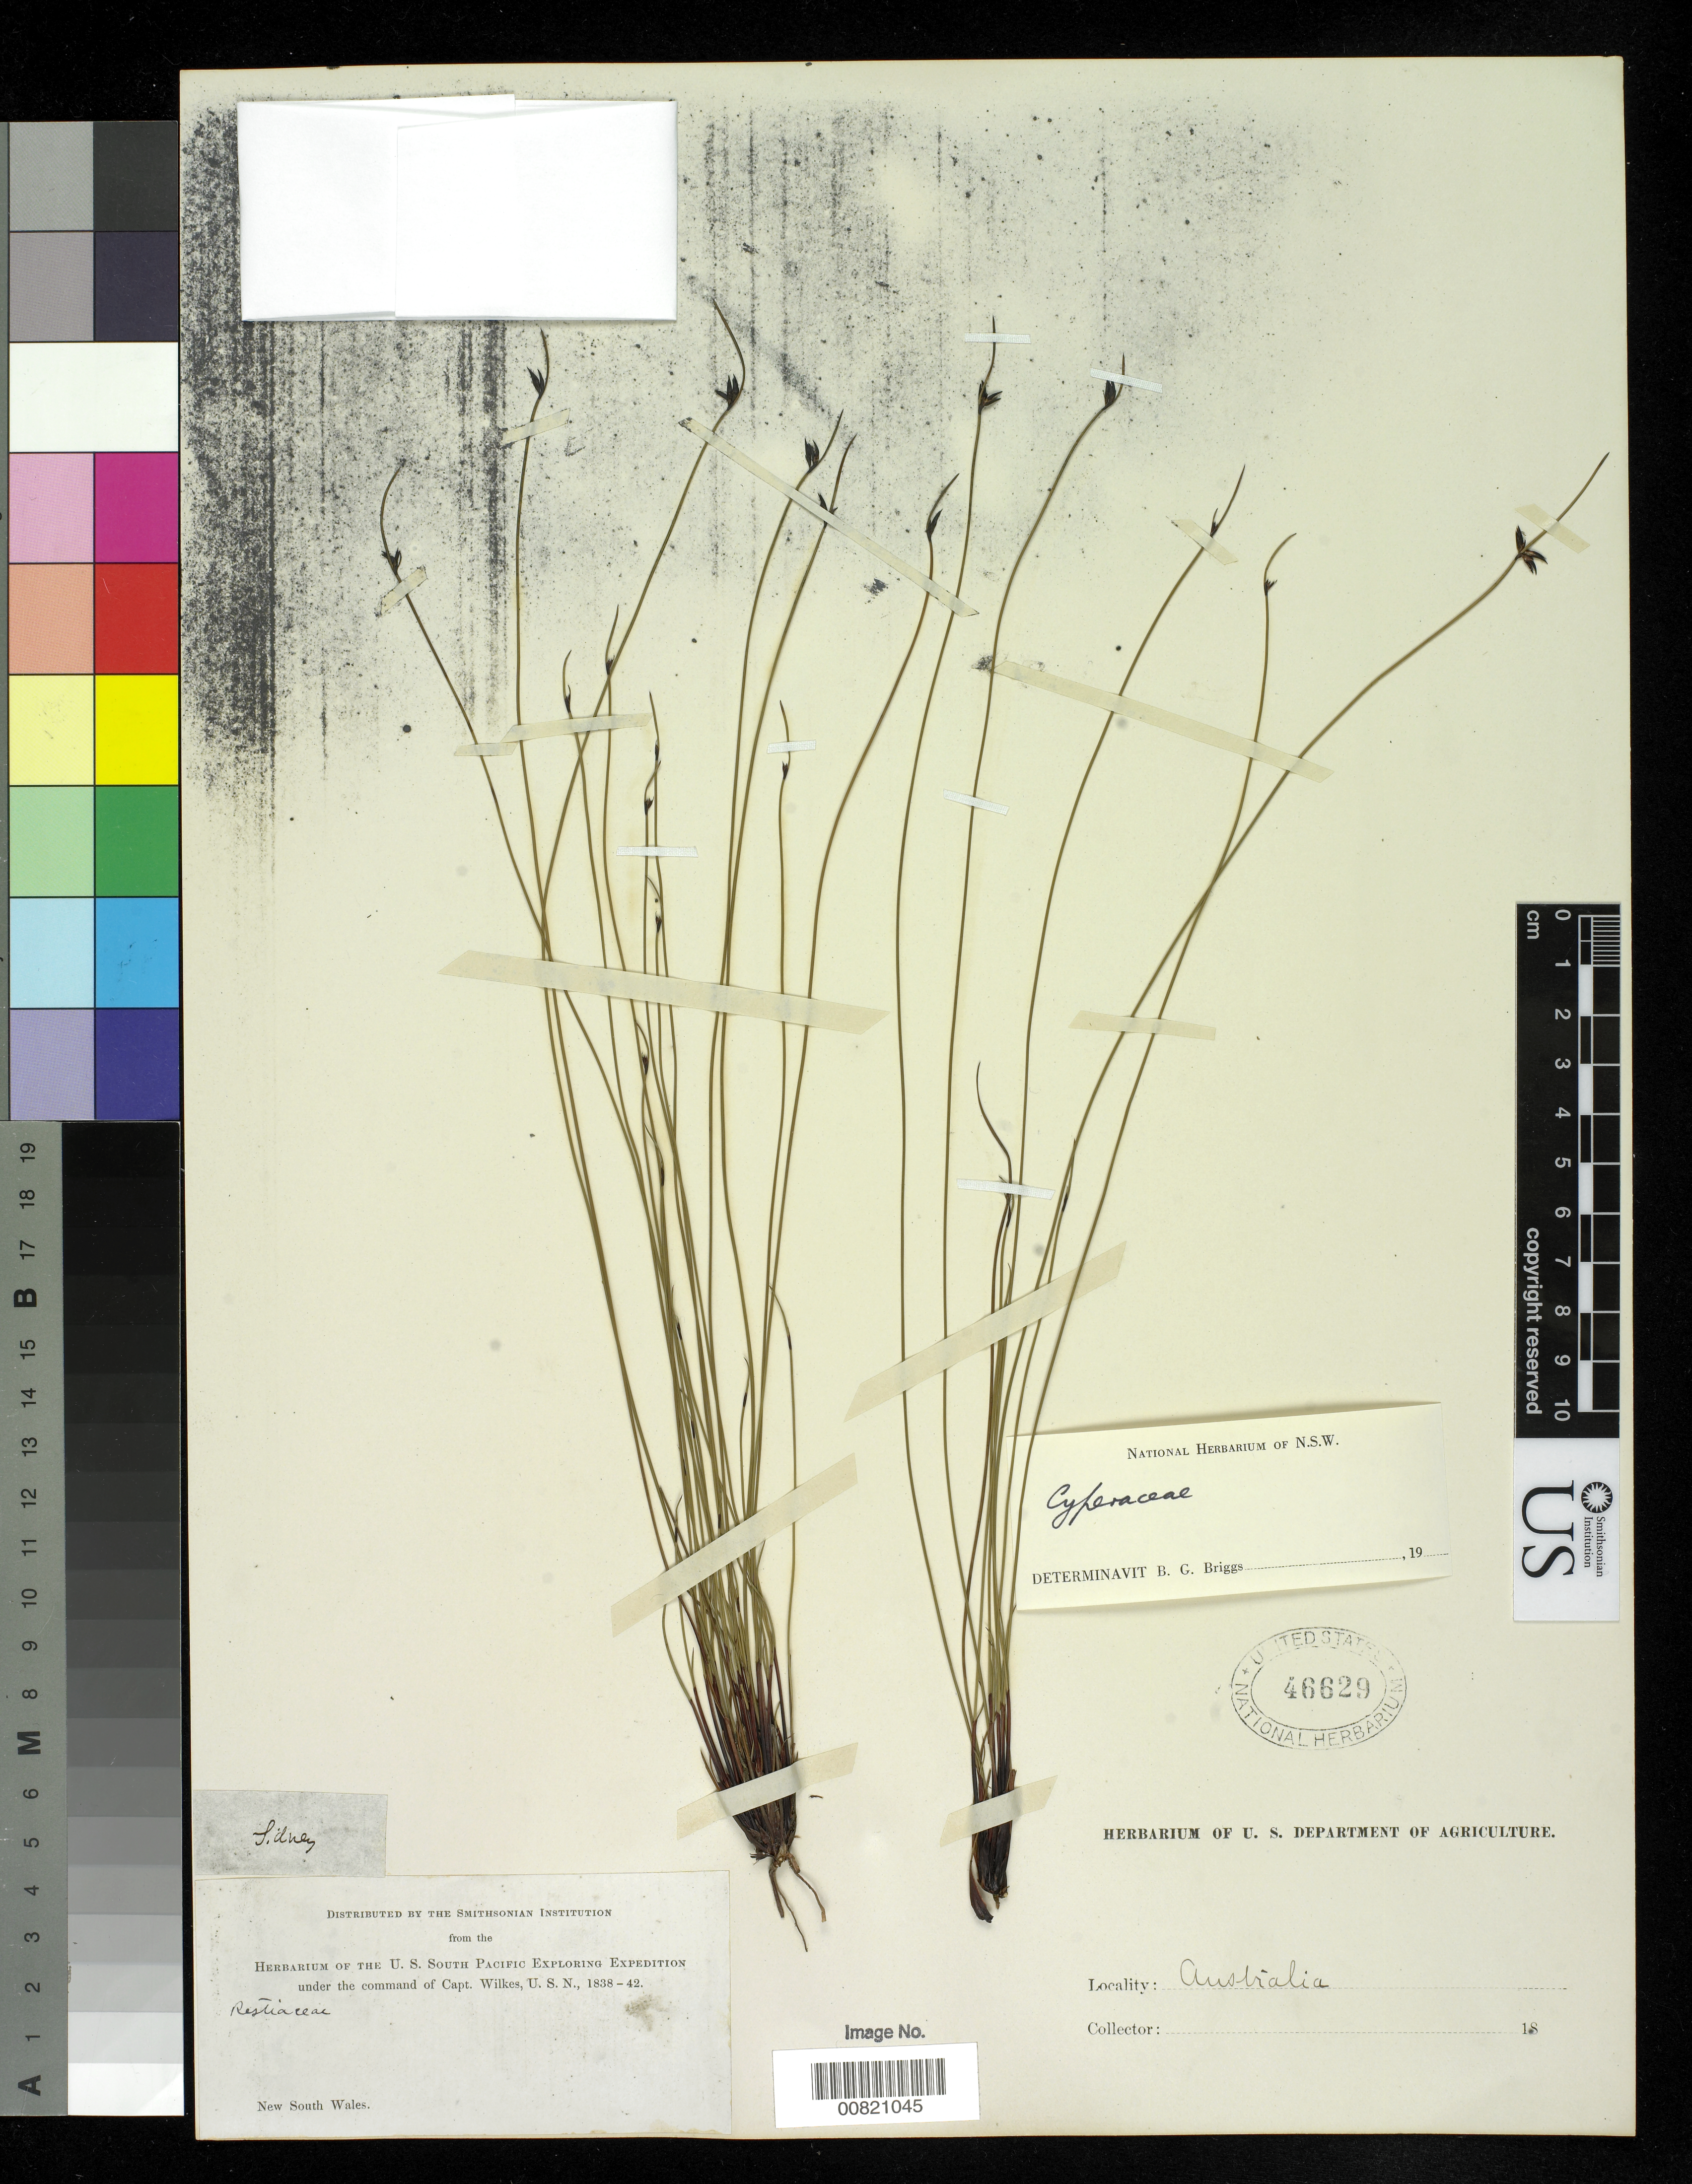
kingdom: Plantae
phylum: Tracheophyta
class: Liliopsida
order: Poales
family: Cyperaceae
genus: Schoenus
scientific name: Schoenus sp.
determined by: Strong, Mark T., (BOT), Smithsonian Institution - National Museum of Natural History (UNITED STATES)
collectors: Wilkes Explor. Exped.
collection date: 1838/1842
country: Australia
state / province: New South Wales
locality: New South Wales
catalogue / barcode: US 46629